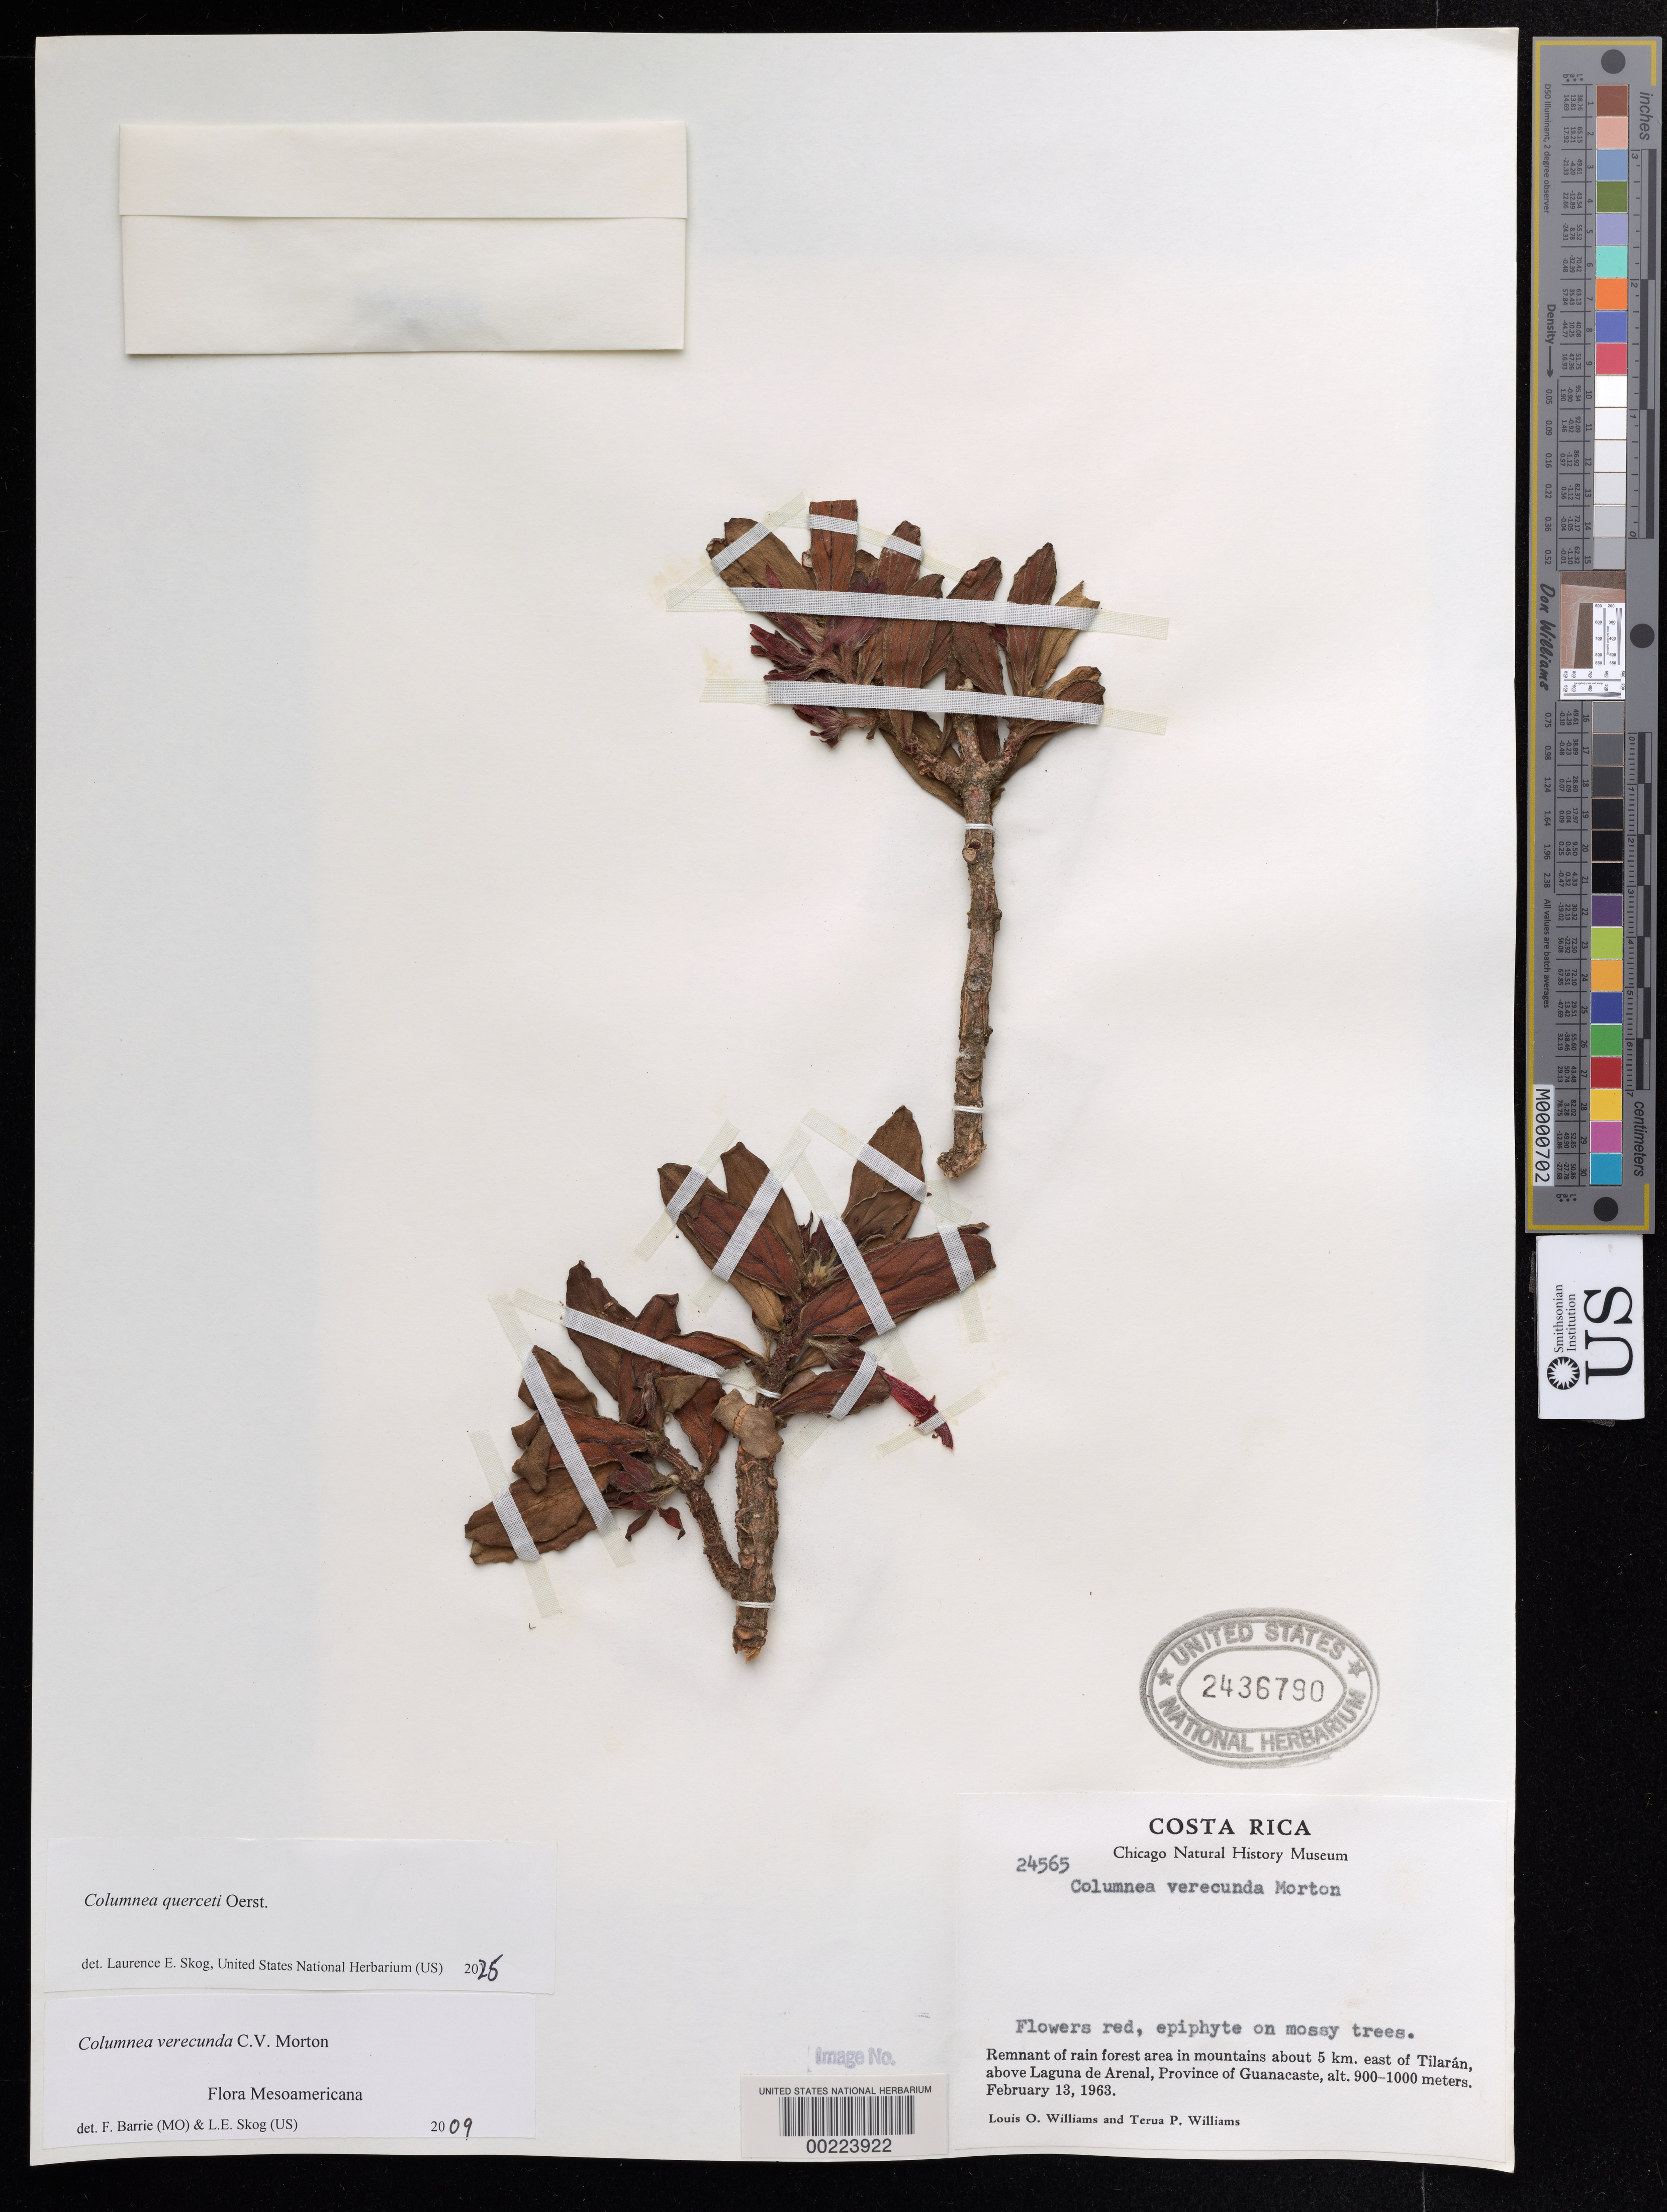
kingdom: Plantae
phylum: Tracheophyta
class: Magnoliopsida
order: Lamiales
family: Gesneriaceae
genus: Columnea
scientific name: Columnea querceti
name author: Oerst.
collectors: L. O. Williams & T. P. Williams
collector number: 24565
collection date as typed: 13 Feb 1963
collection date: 1963-02-13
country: Costa Rica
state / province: Guanacaste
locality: About 5 km E of Tilaran, above Laguna de Arenal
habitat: Remnant of rain forest area in mountains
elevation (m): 900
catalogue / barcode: US 2436790